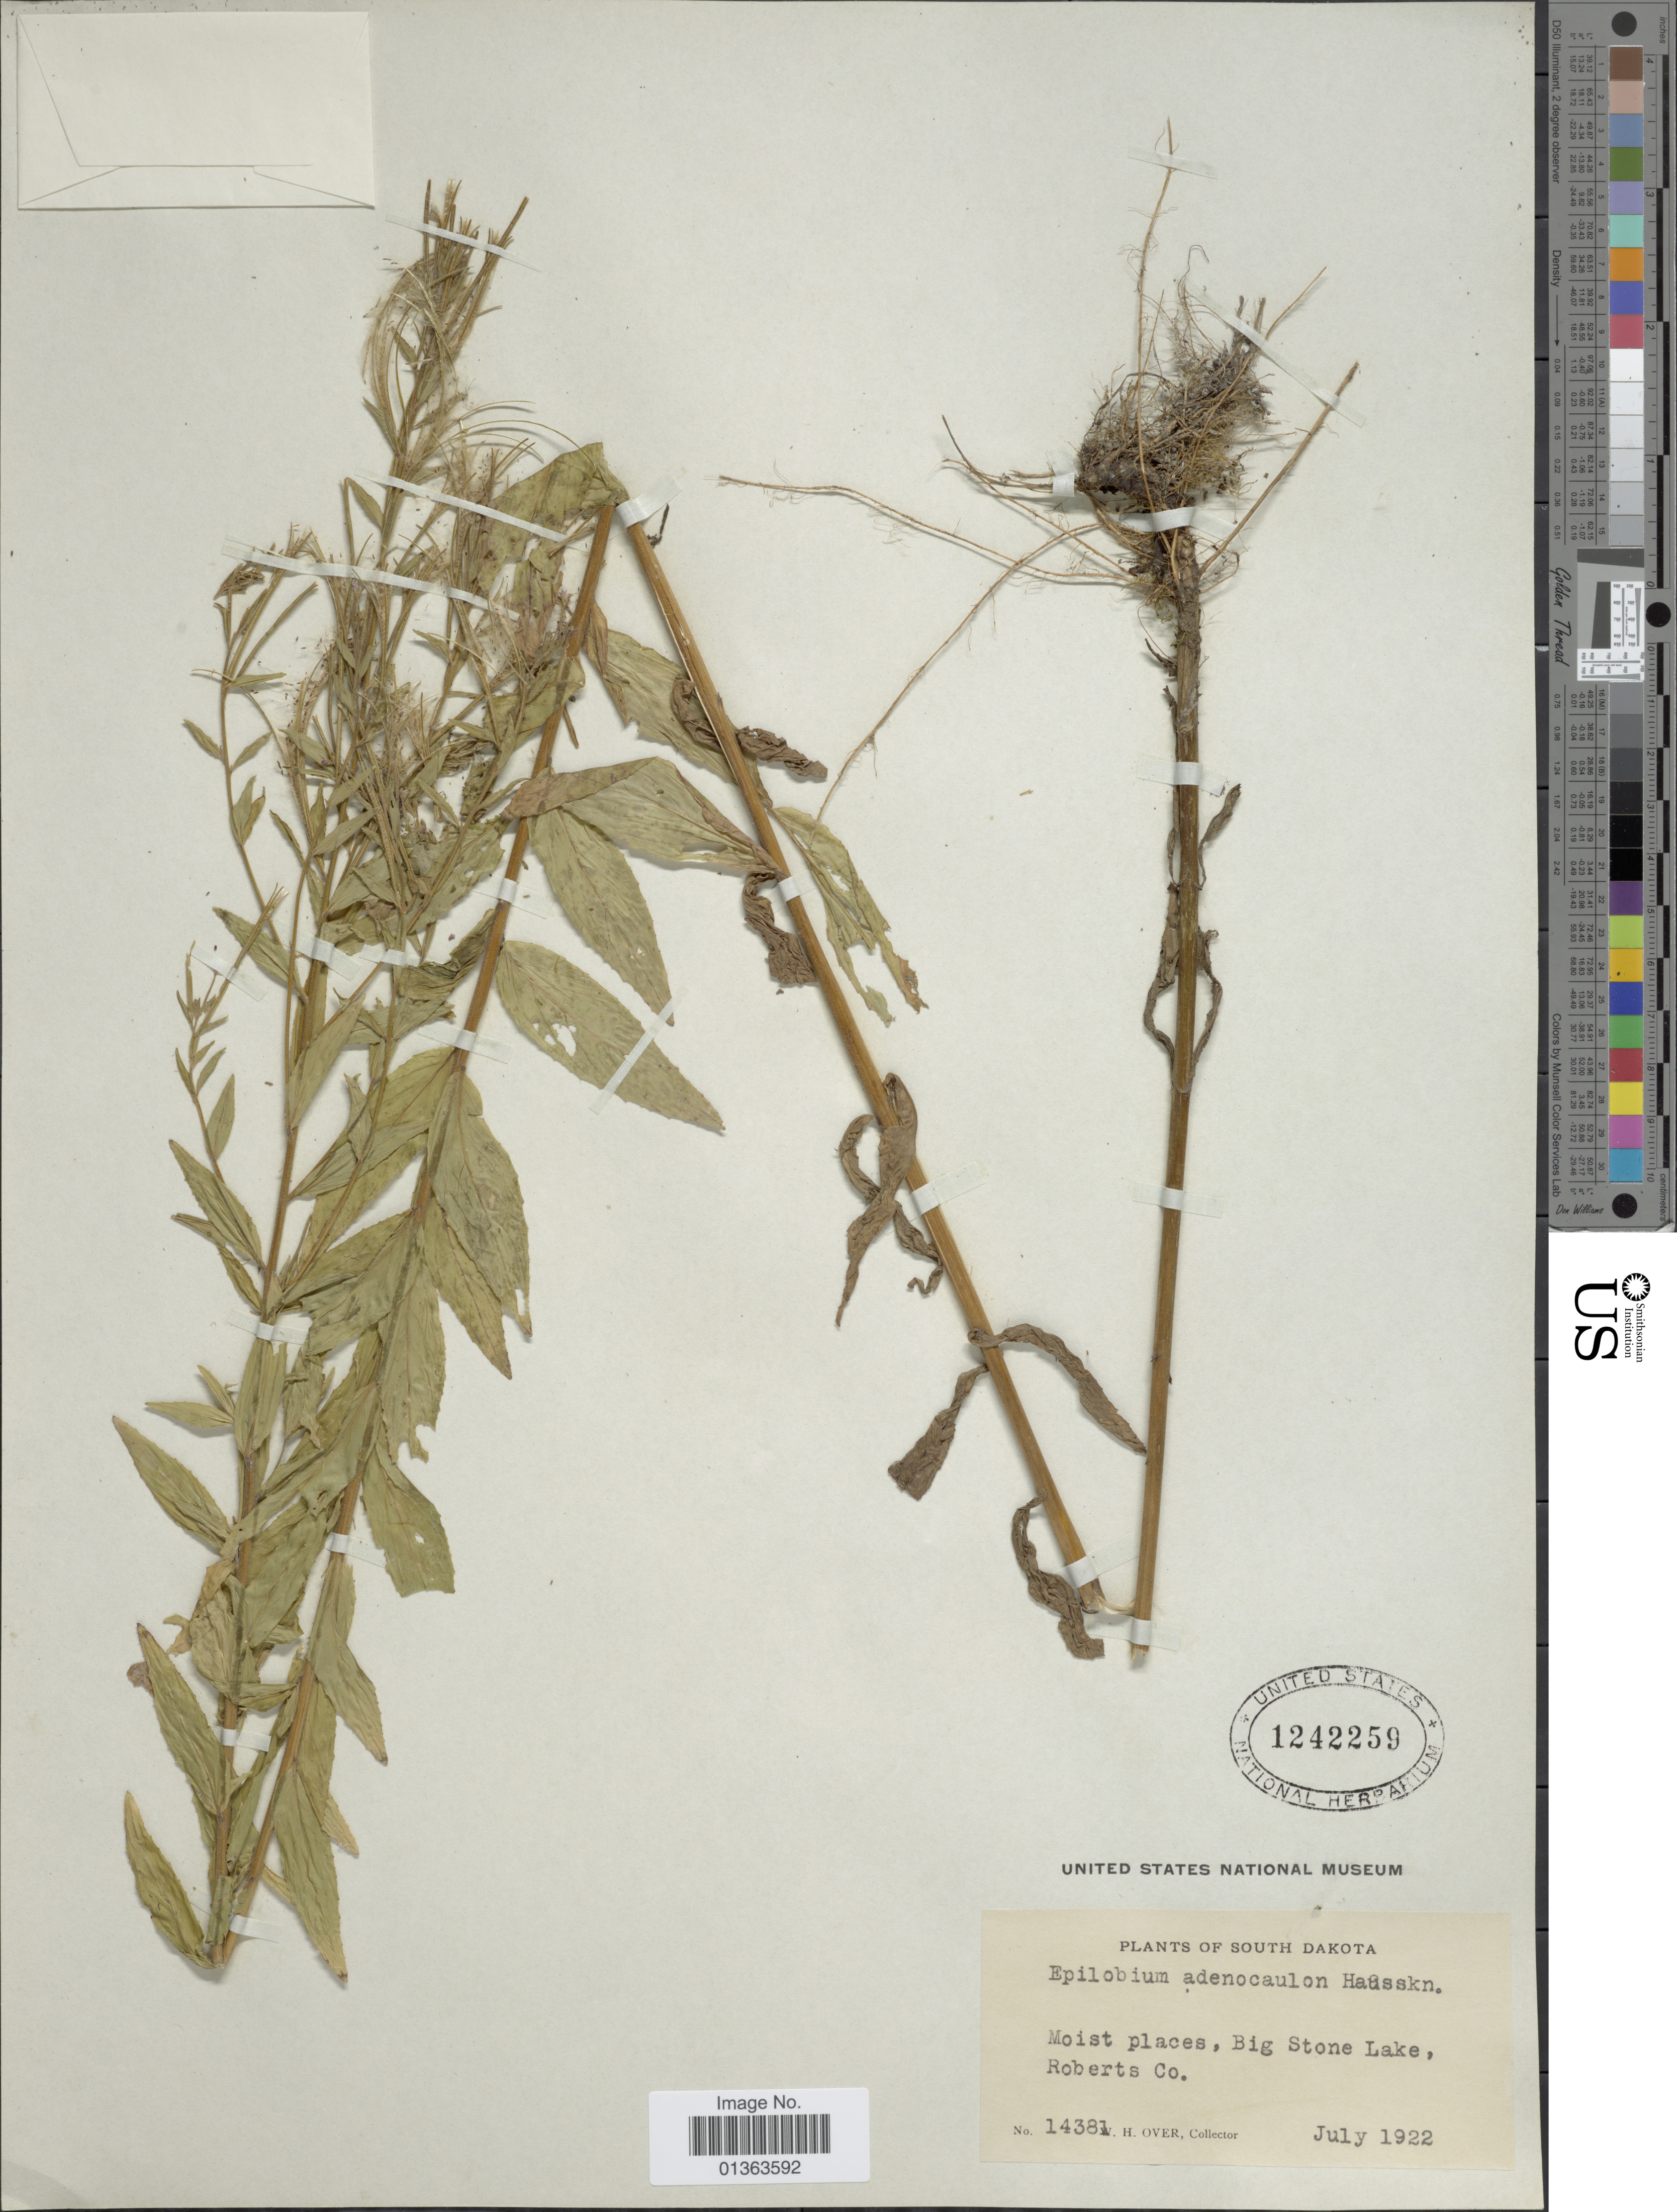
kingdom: Plantae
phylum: Tracheophyta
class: Magnoliopsida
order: Myrtales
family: Onagraceae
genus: Epilobium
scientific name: Epilobium ciliatum subsp. ciliatum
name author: Raf.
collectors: W. Over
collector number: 14381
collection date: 1922-07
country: United States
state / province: South Dakota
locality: Moist places, Big Stone Lake, Roberts Co.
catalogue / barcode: US 1242259